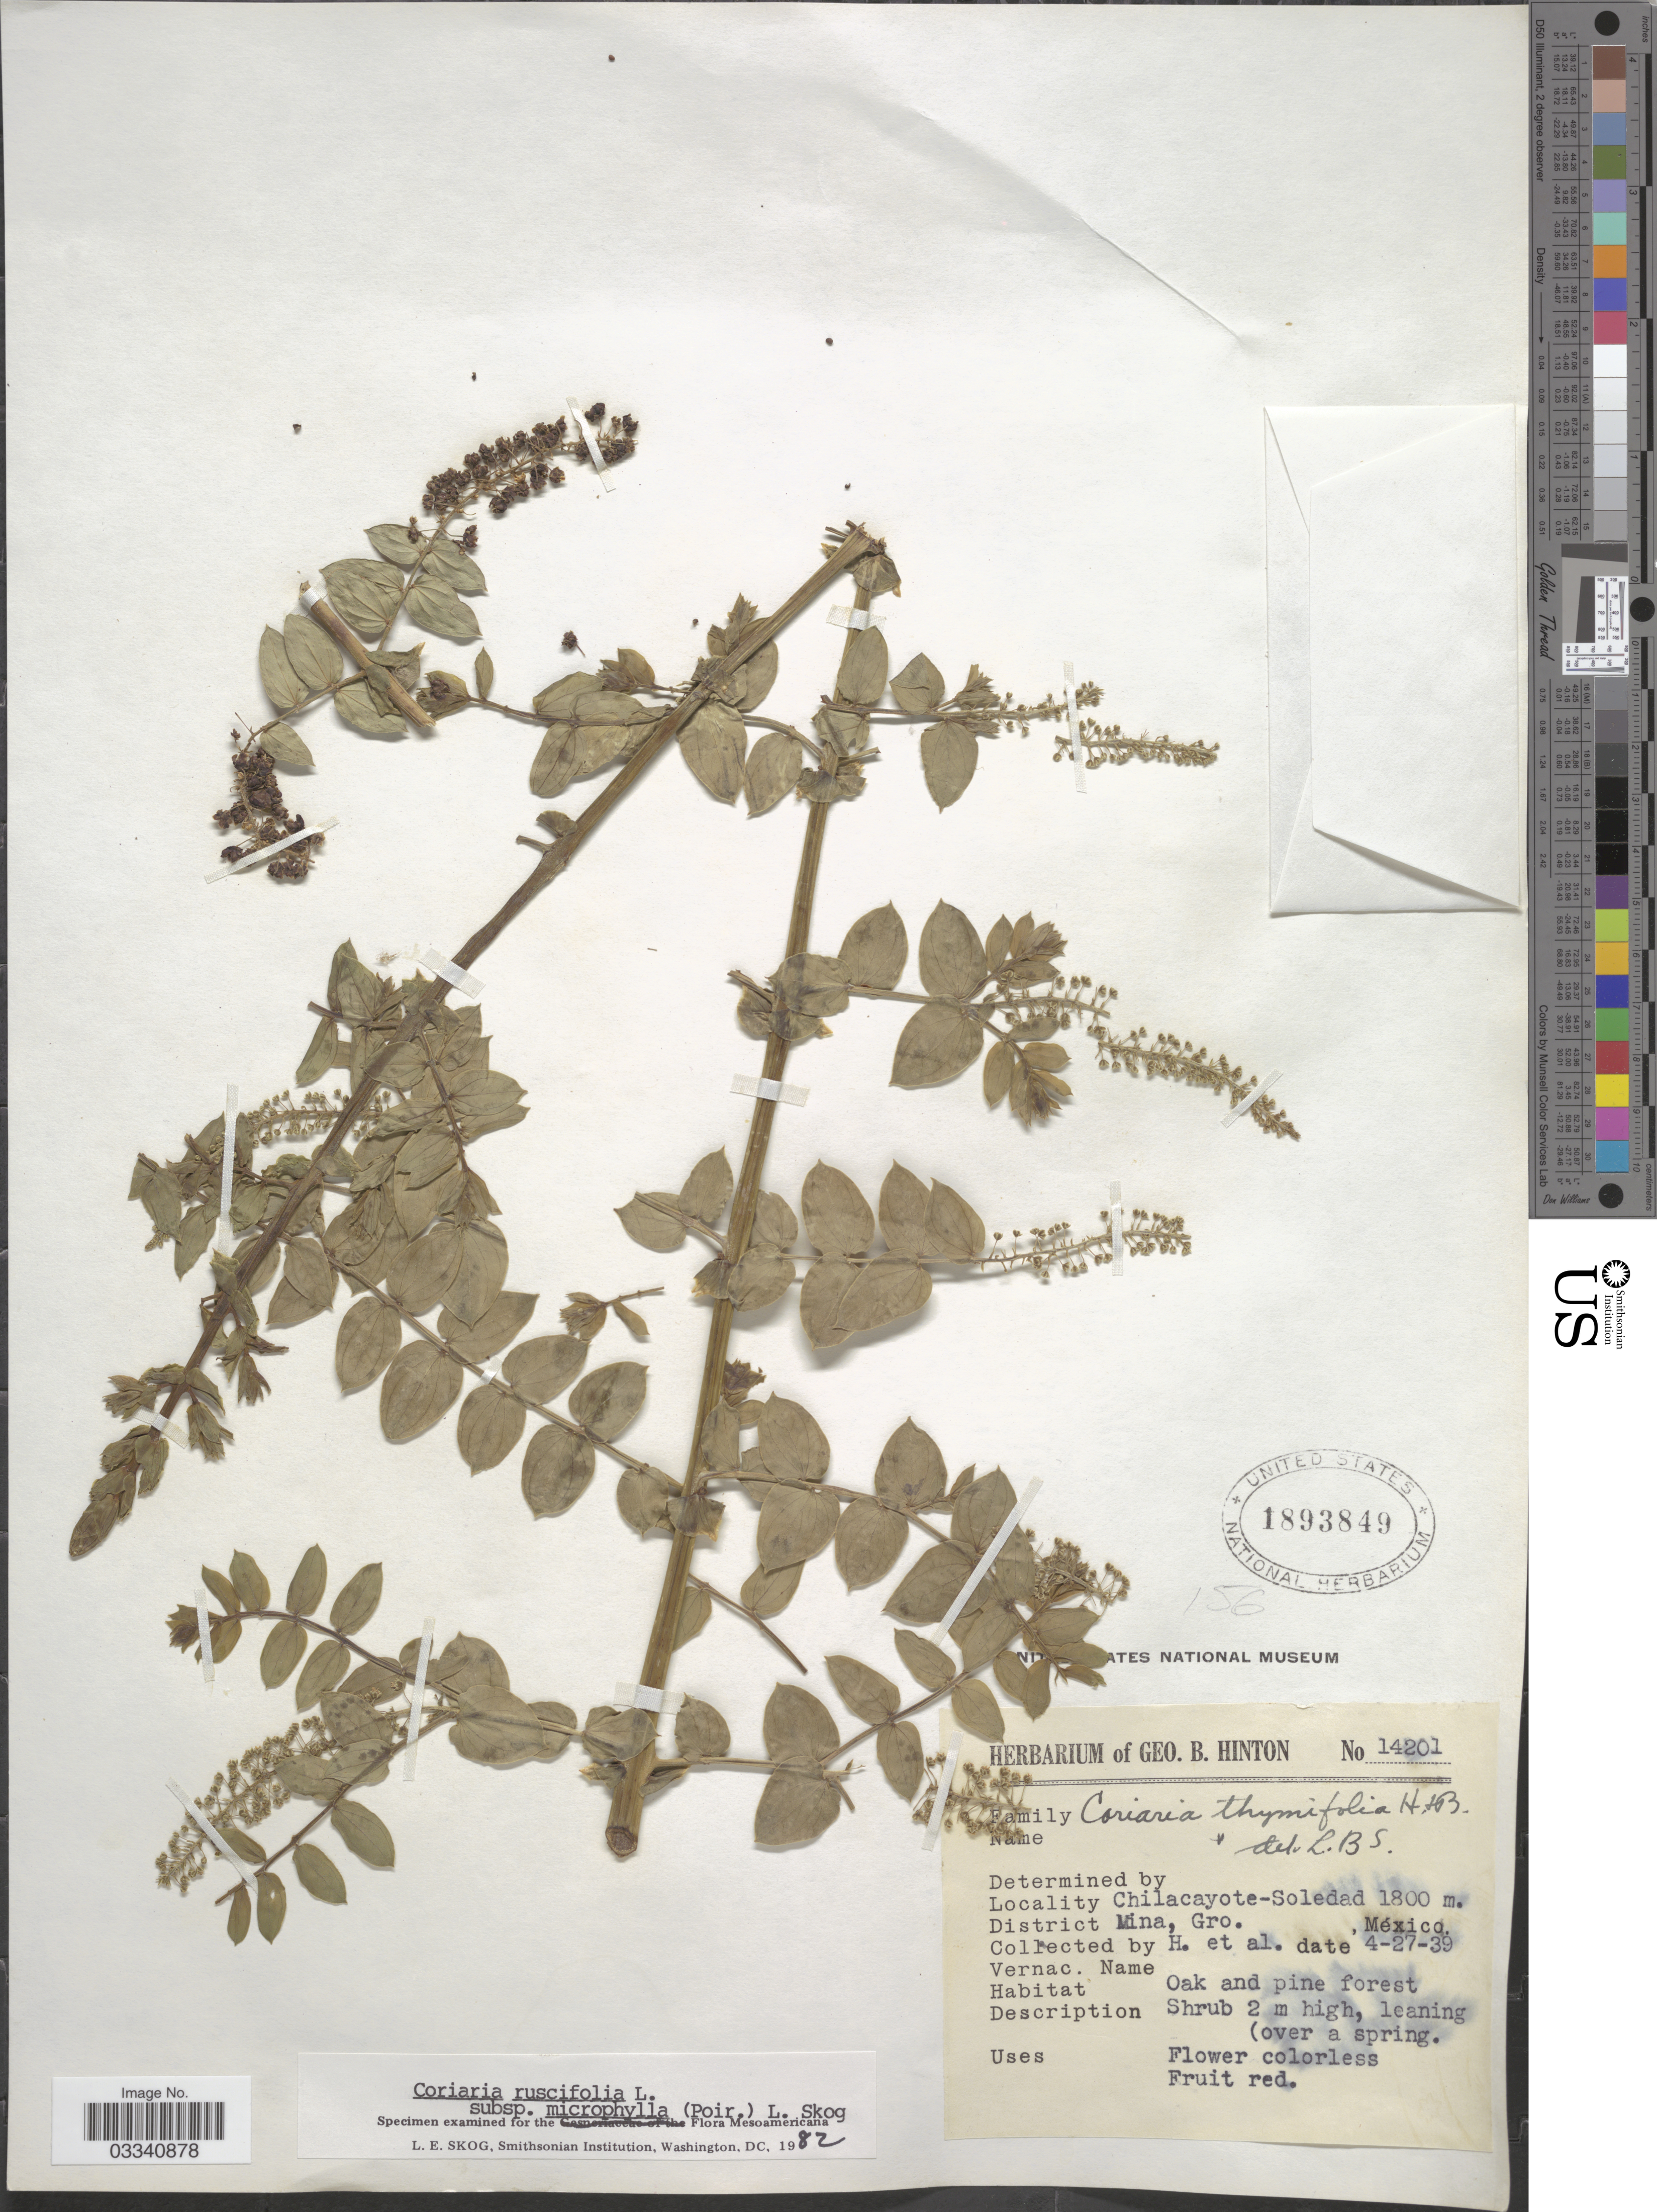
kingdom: Plantae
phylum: Tracheophyta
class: Magnoliopsida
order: Cucurbitales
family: Coriariaceae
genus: Coriaria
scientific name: Coriaria ruscifolia subsp. microphylla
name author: (Poir.) L.E. Skog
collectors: G. B. Hinton & et al.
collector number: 14201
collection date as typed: Transcribed d/m/y: 27/4/39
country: Mexico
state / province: Guerrero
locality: Chilacayote-Soledad, District Mina.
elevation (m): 1800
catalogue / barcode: US 1893849